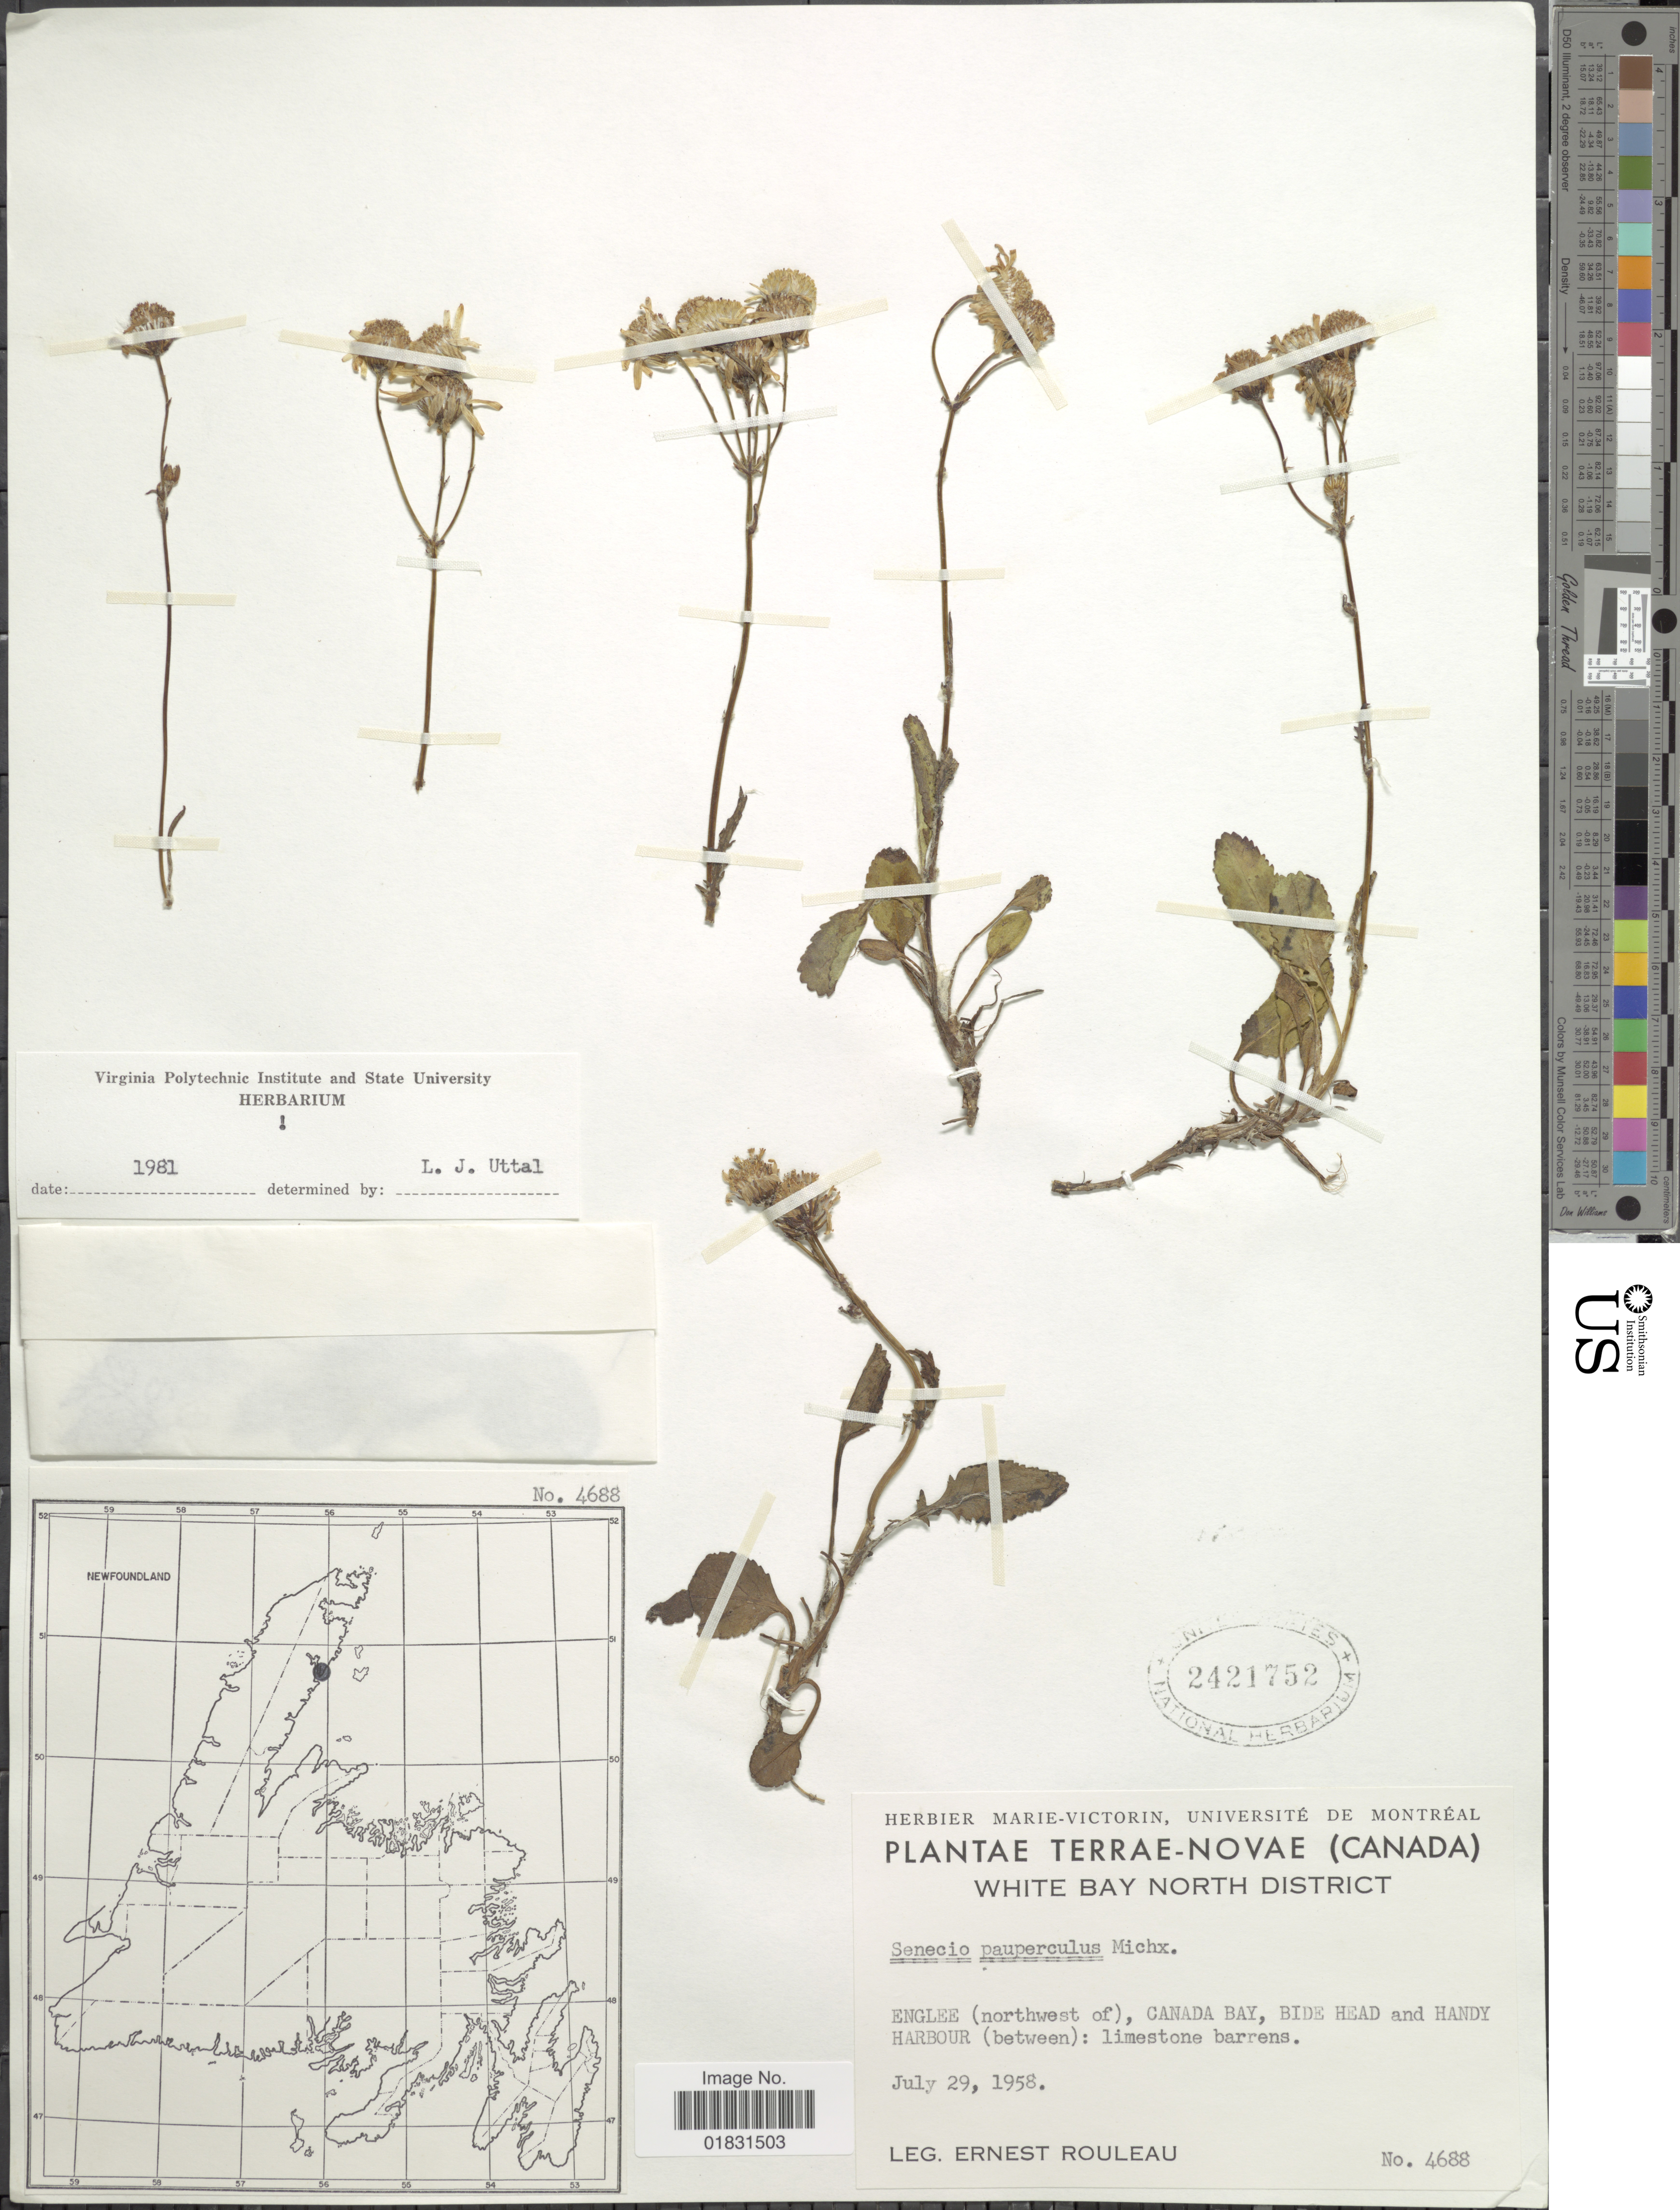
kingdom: Plantae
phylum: Tracheophyta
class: Magnoliopsida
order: Asterales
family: Asteraceae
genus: Packera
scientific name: Packera paupercula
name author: (Michx.) Á. Löve & D. Löve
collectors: J. Rouleau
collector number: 4688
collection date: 1958-07-29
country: Canada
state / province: Newfoundland and Labrador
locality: Terrea-Novae, White Bay North District, Englee (northwest of), Canada Bay, Bide Head and Handy Harbour (between): limestone barrens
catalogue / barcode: US 2421752